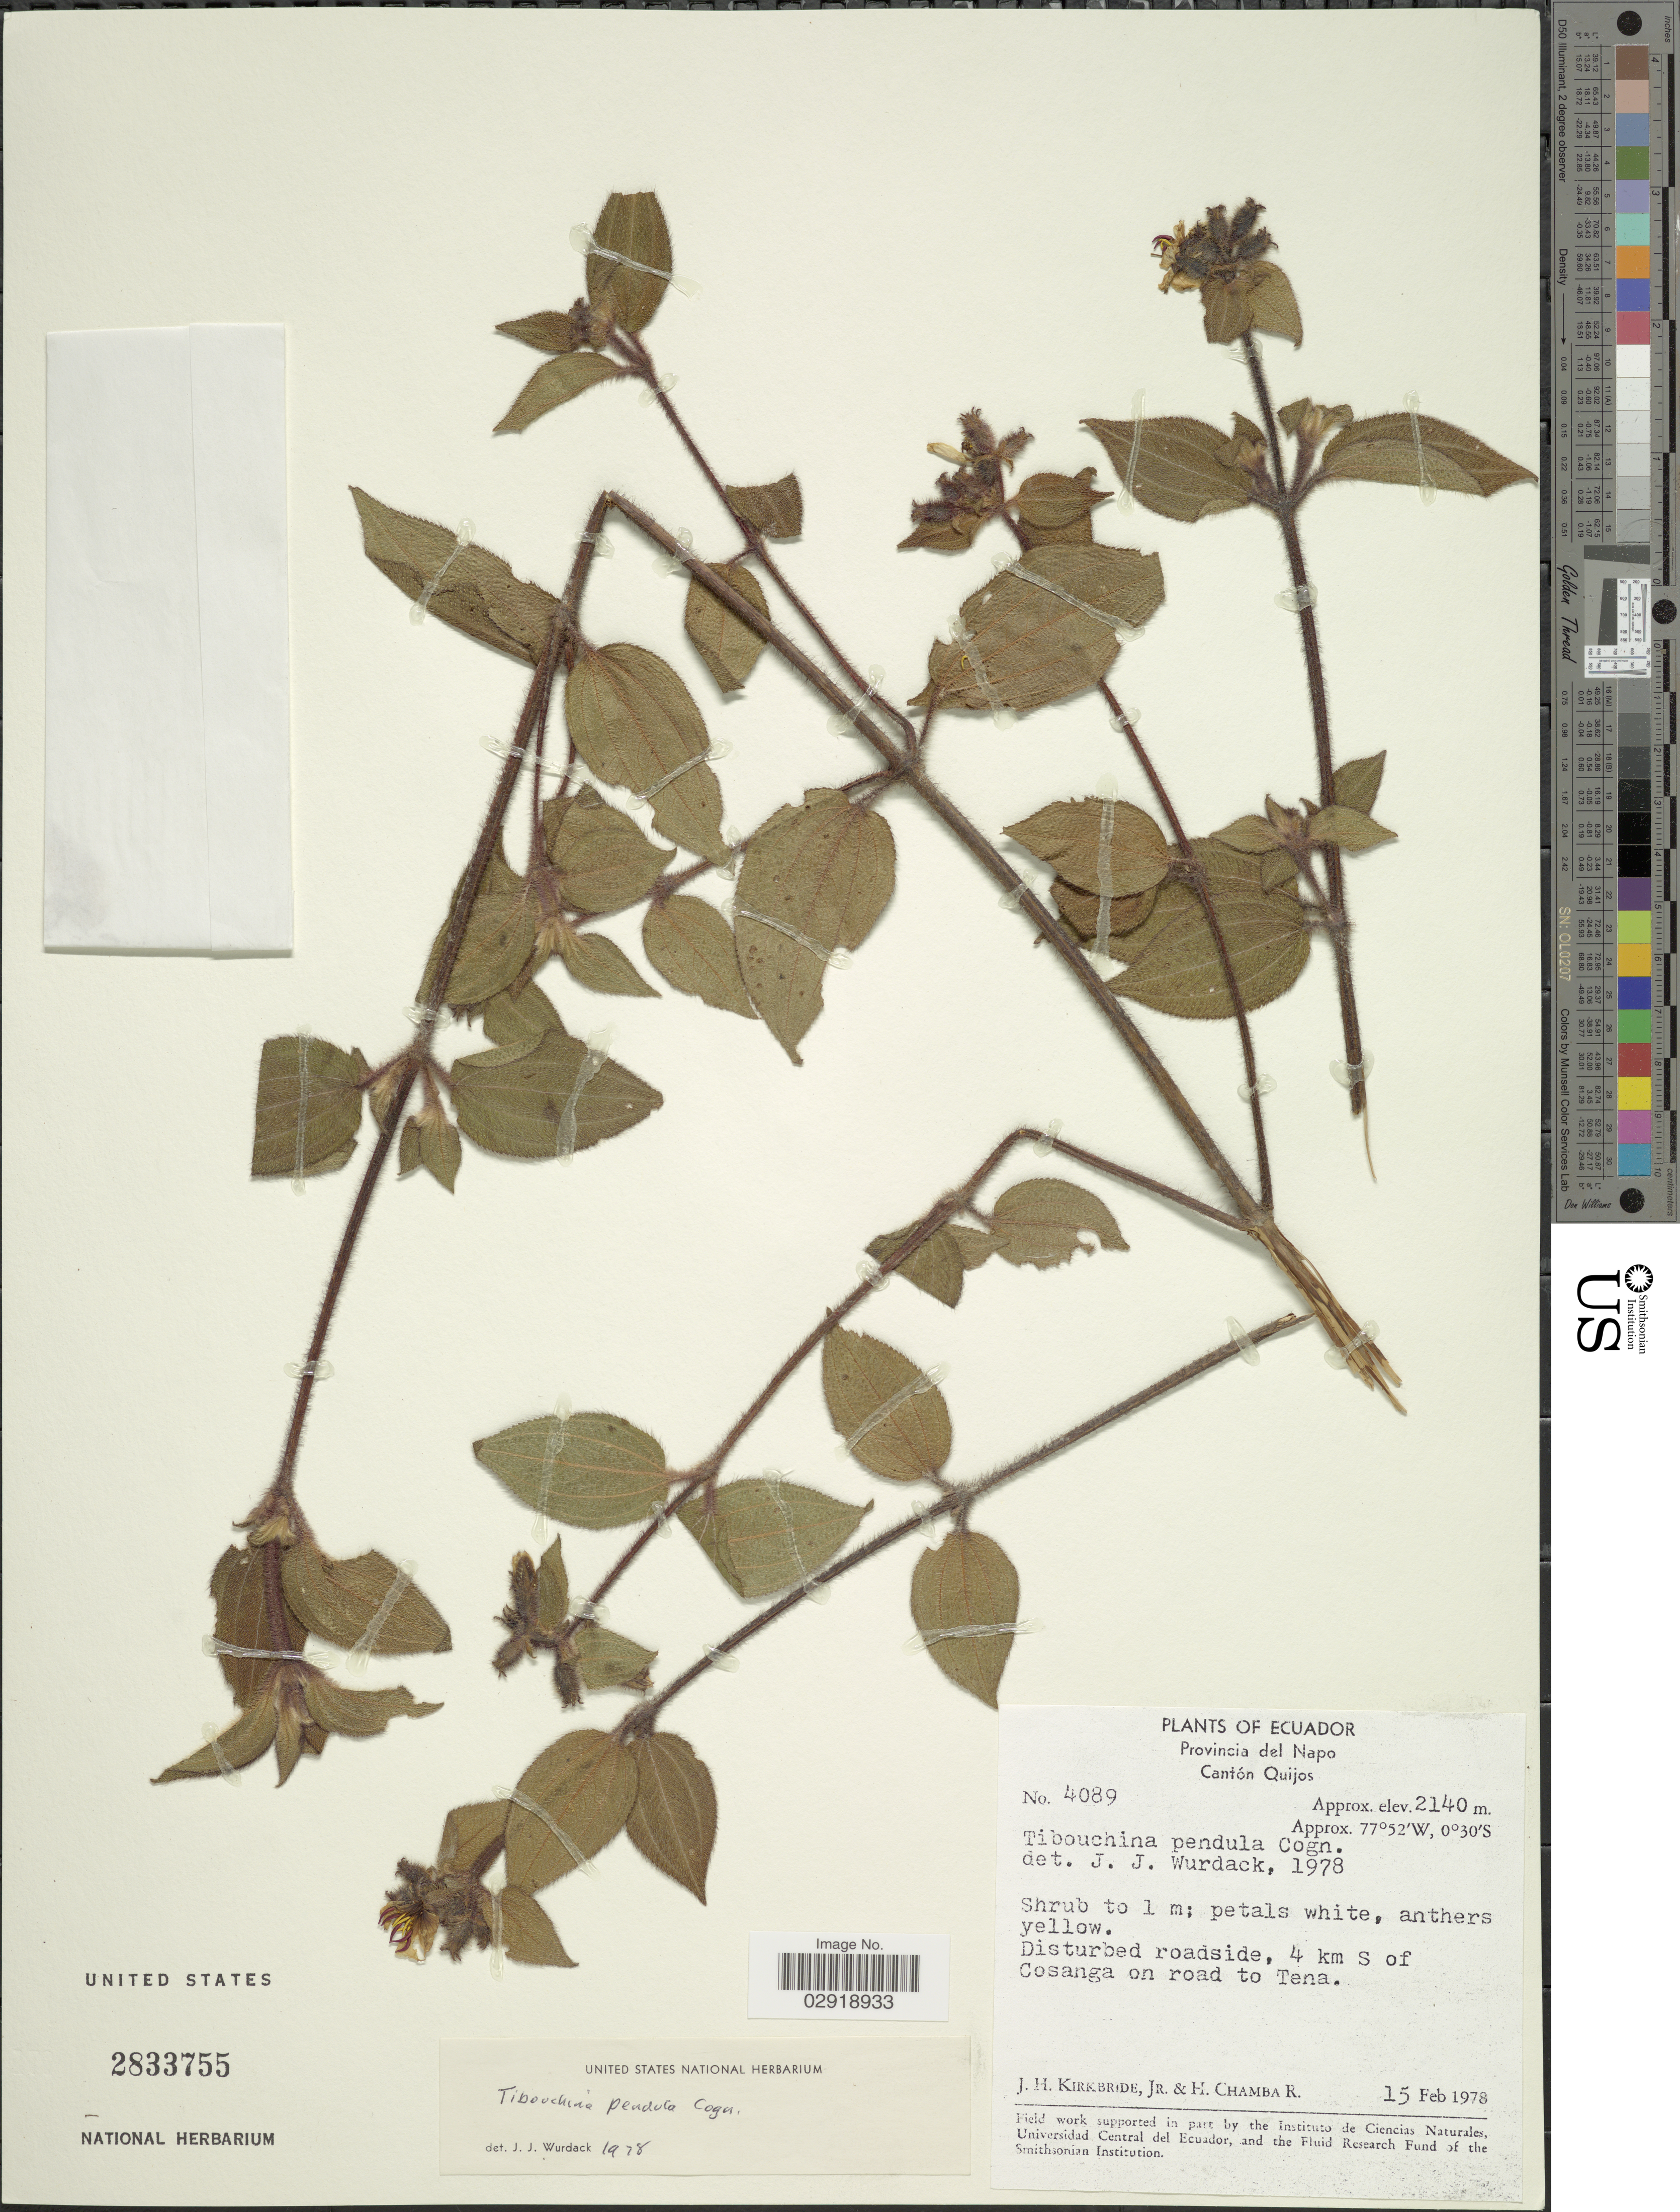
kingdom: Plantae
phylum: Tracheophyta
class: Magnoliopsida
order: Myrtales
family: Melastomataceae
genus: Chaetogastra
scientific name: Chaetogastra pendula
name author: (Cogn.) P.J.F. Guim. & Michelang.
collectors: J. H. Kirkbride & H. Chamba R.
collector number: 4089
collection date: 1978-02-15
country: Ecuador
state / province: Napo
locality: Cantón Quijos. Disturbed roadside, 4 km S of Cosanga on road to Tena.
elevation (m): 2140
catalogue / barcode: US 2833755